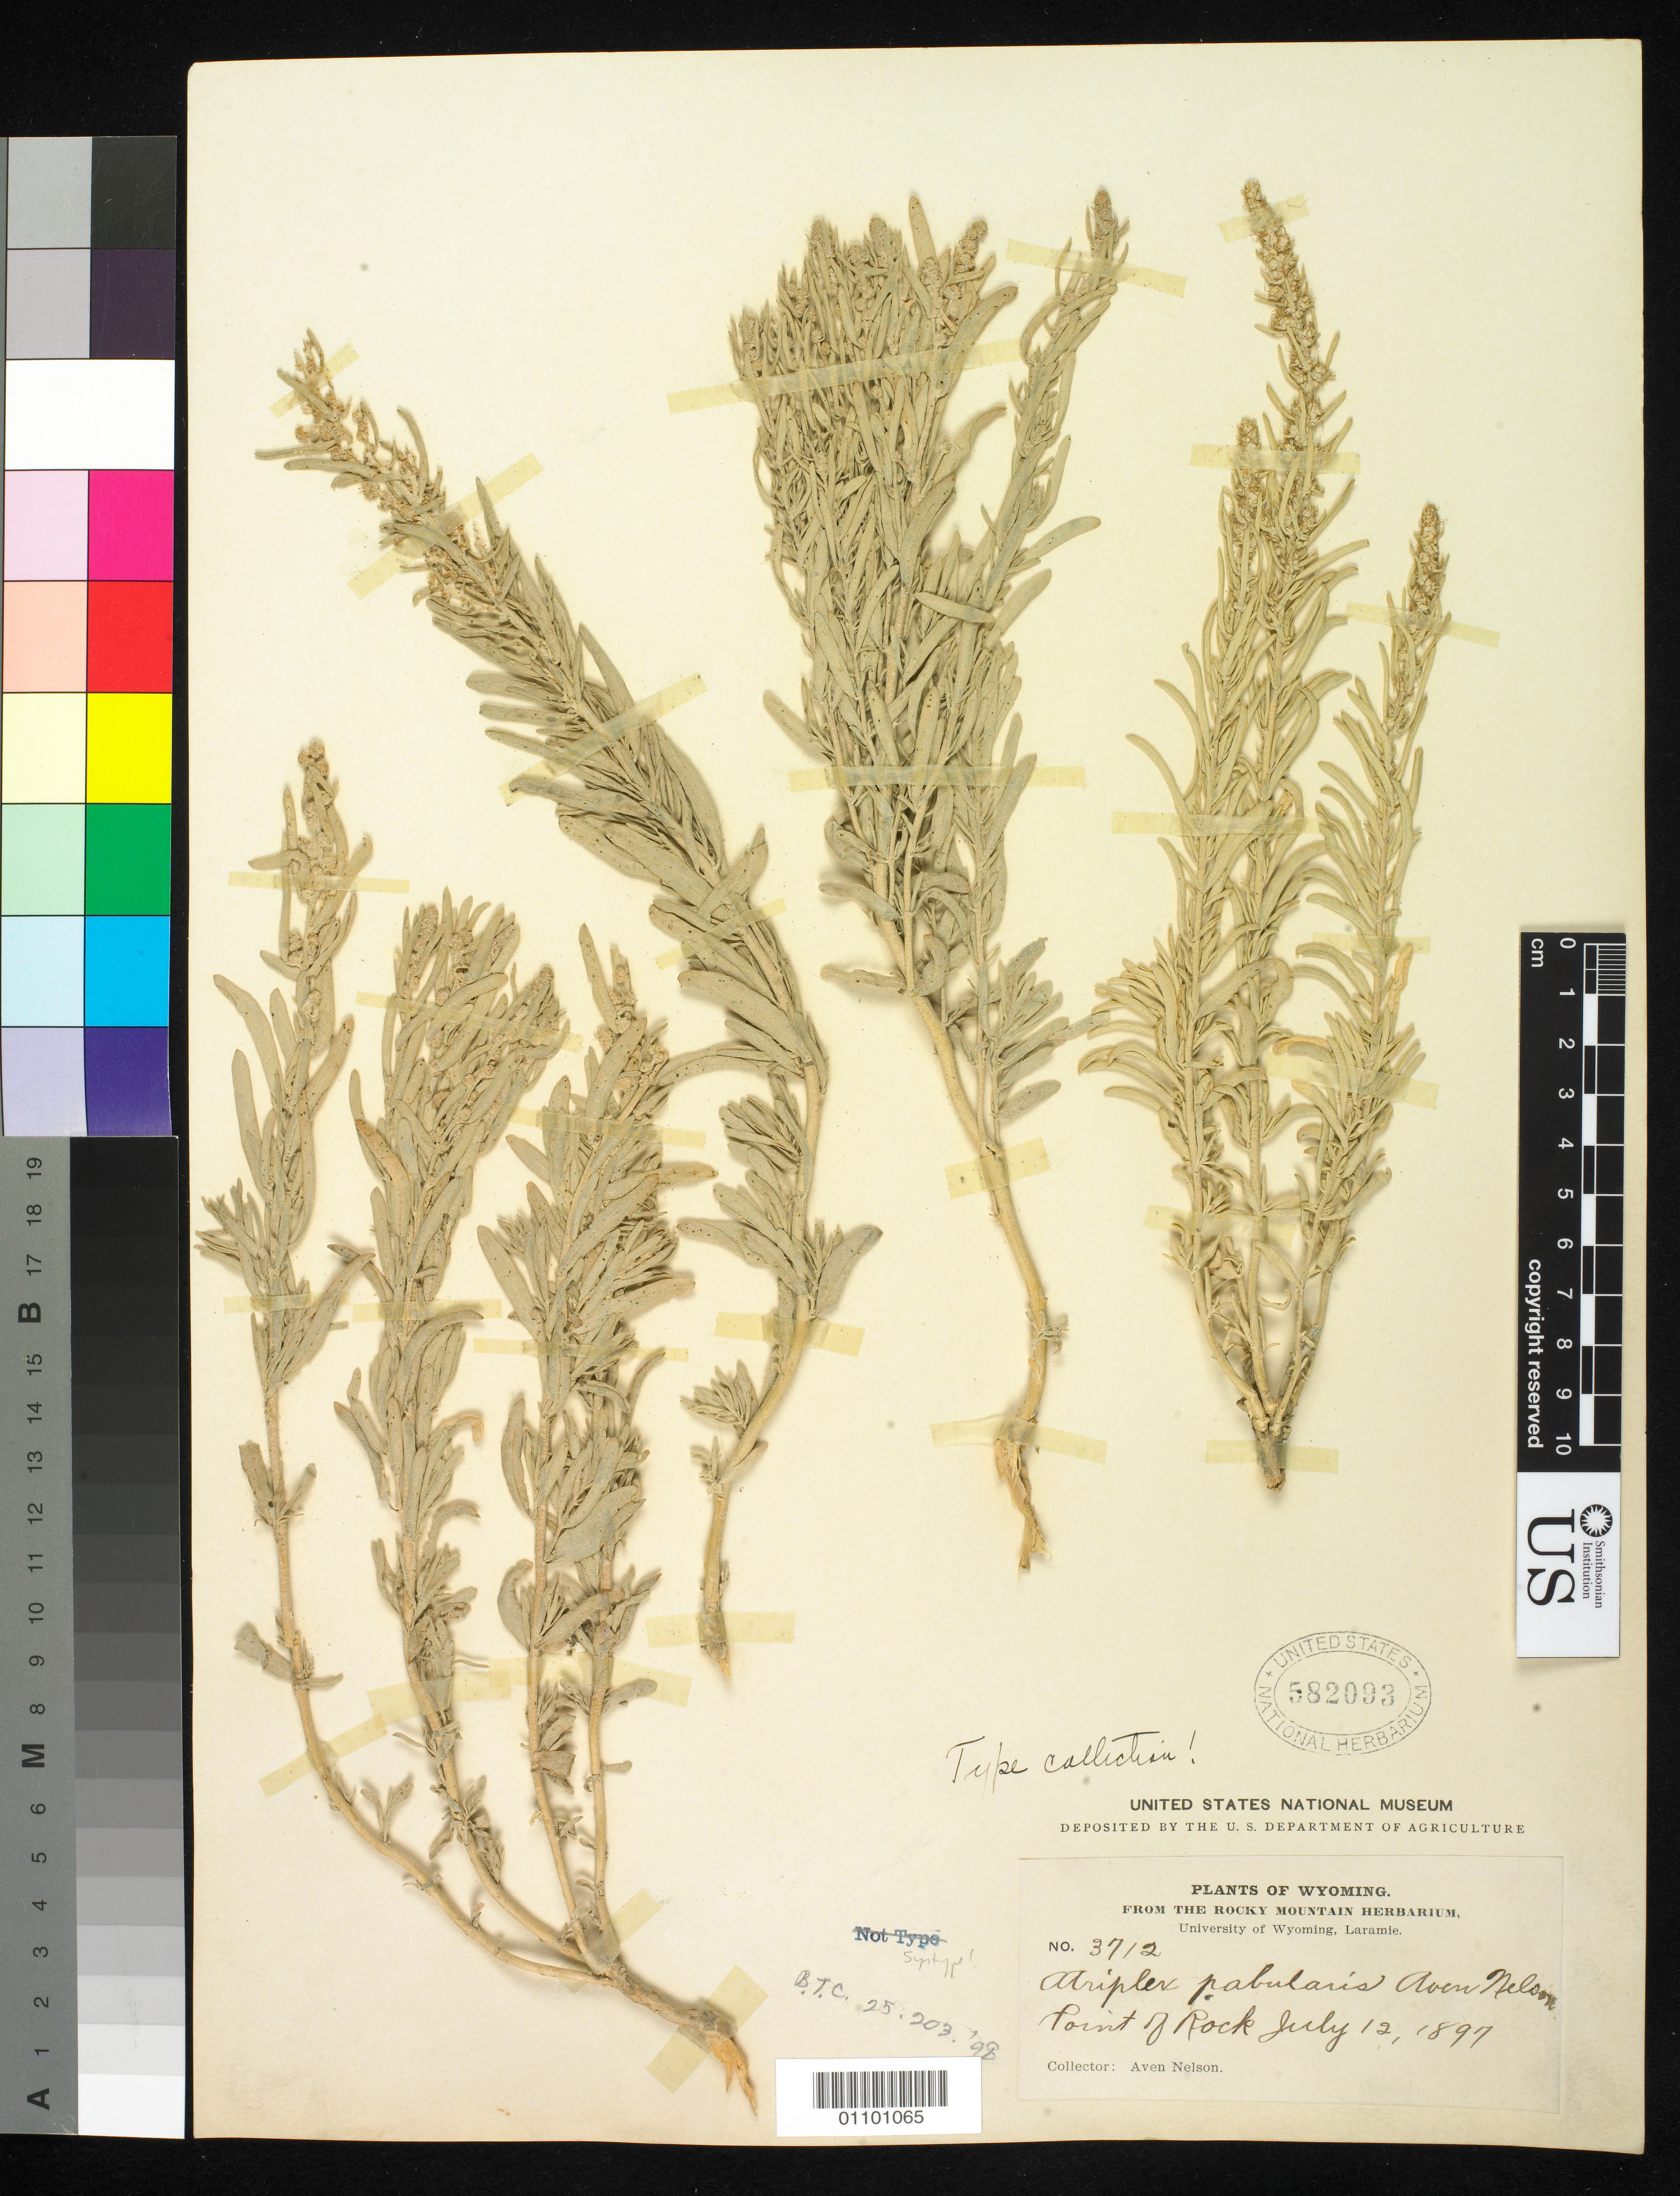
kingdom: Plantae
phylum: Tracheophyta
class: Magnoliopsida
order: Caryophyllales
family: Amaranthaceae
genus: Atriplex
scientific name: Atriplex pabularis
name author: A. Nelson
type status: Syntype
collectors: A. Nelson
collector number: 3712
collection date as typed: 12 Jul 1897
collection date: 1897-07-12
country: United States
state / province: Wyoming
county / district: Sweetwater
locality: Point of Rocks.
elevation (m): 1981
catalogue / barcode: US 582093